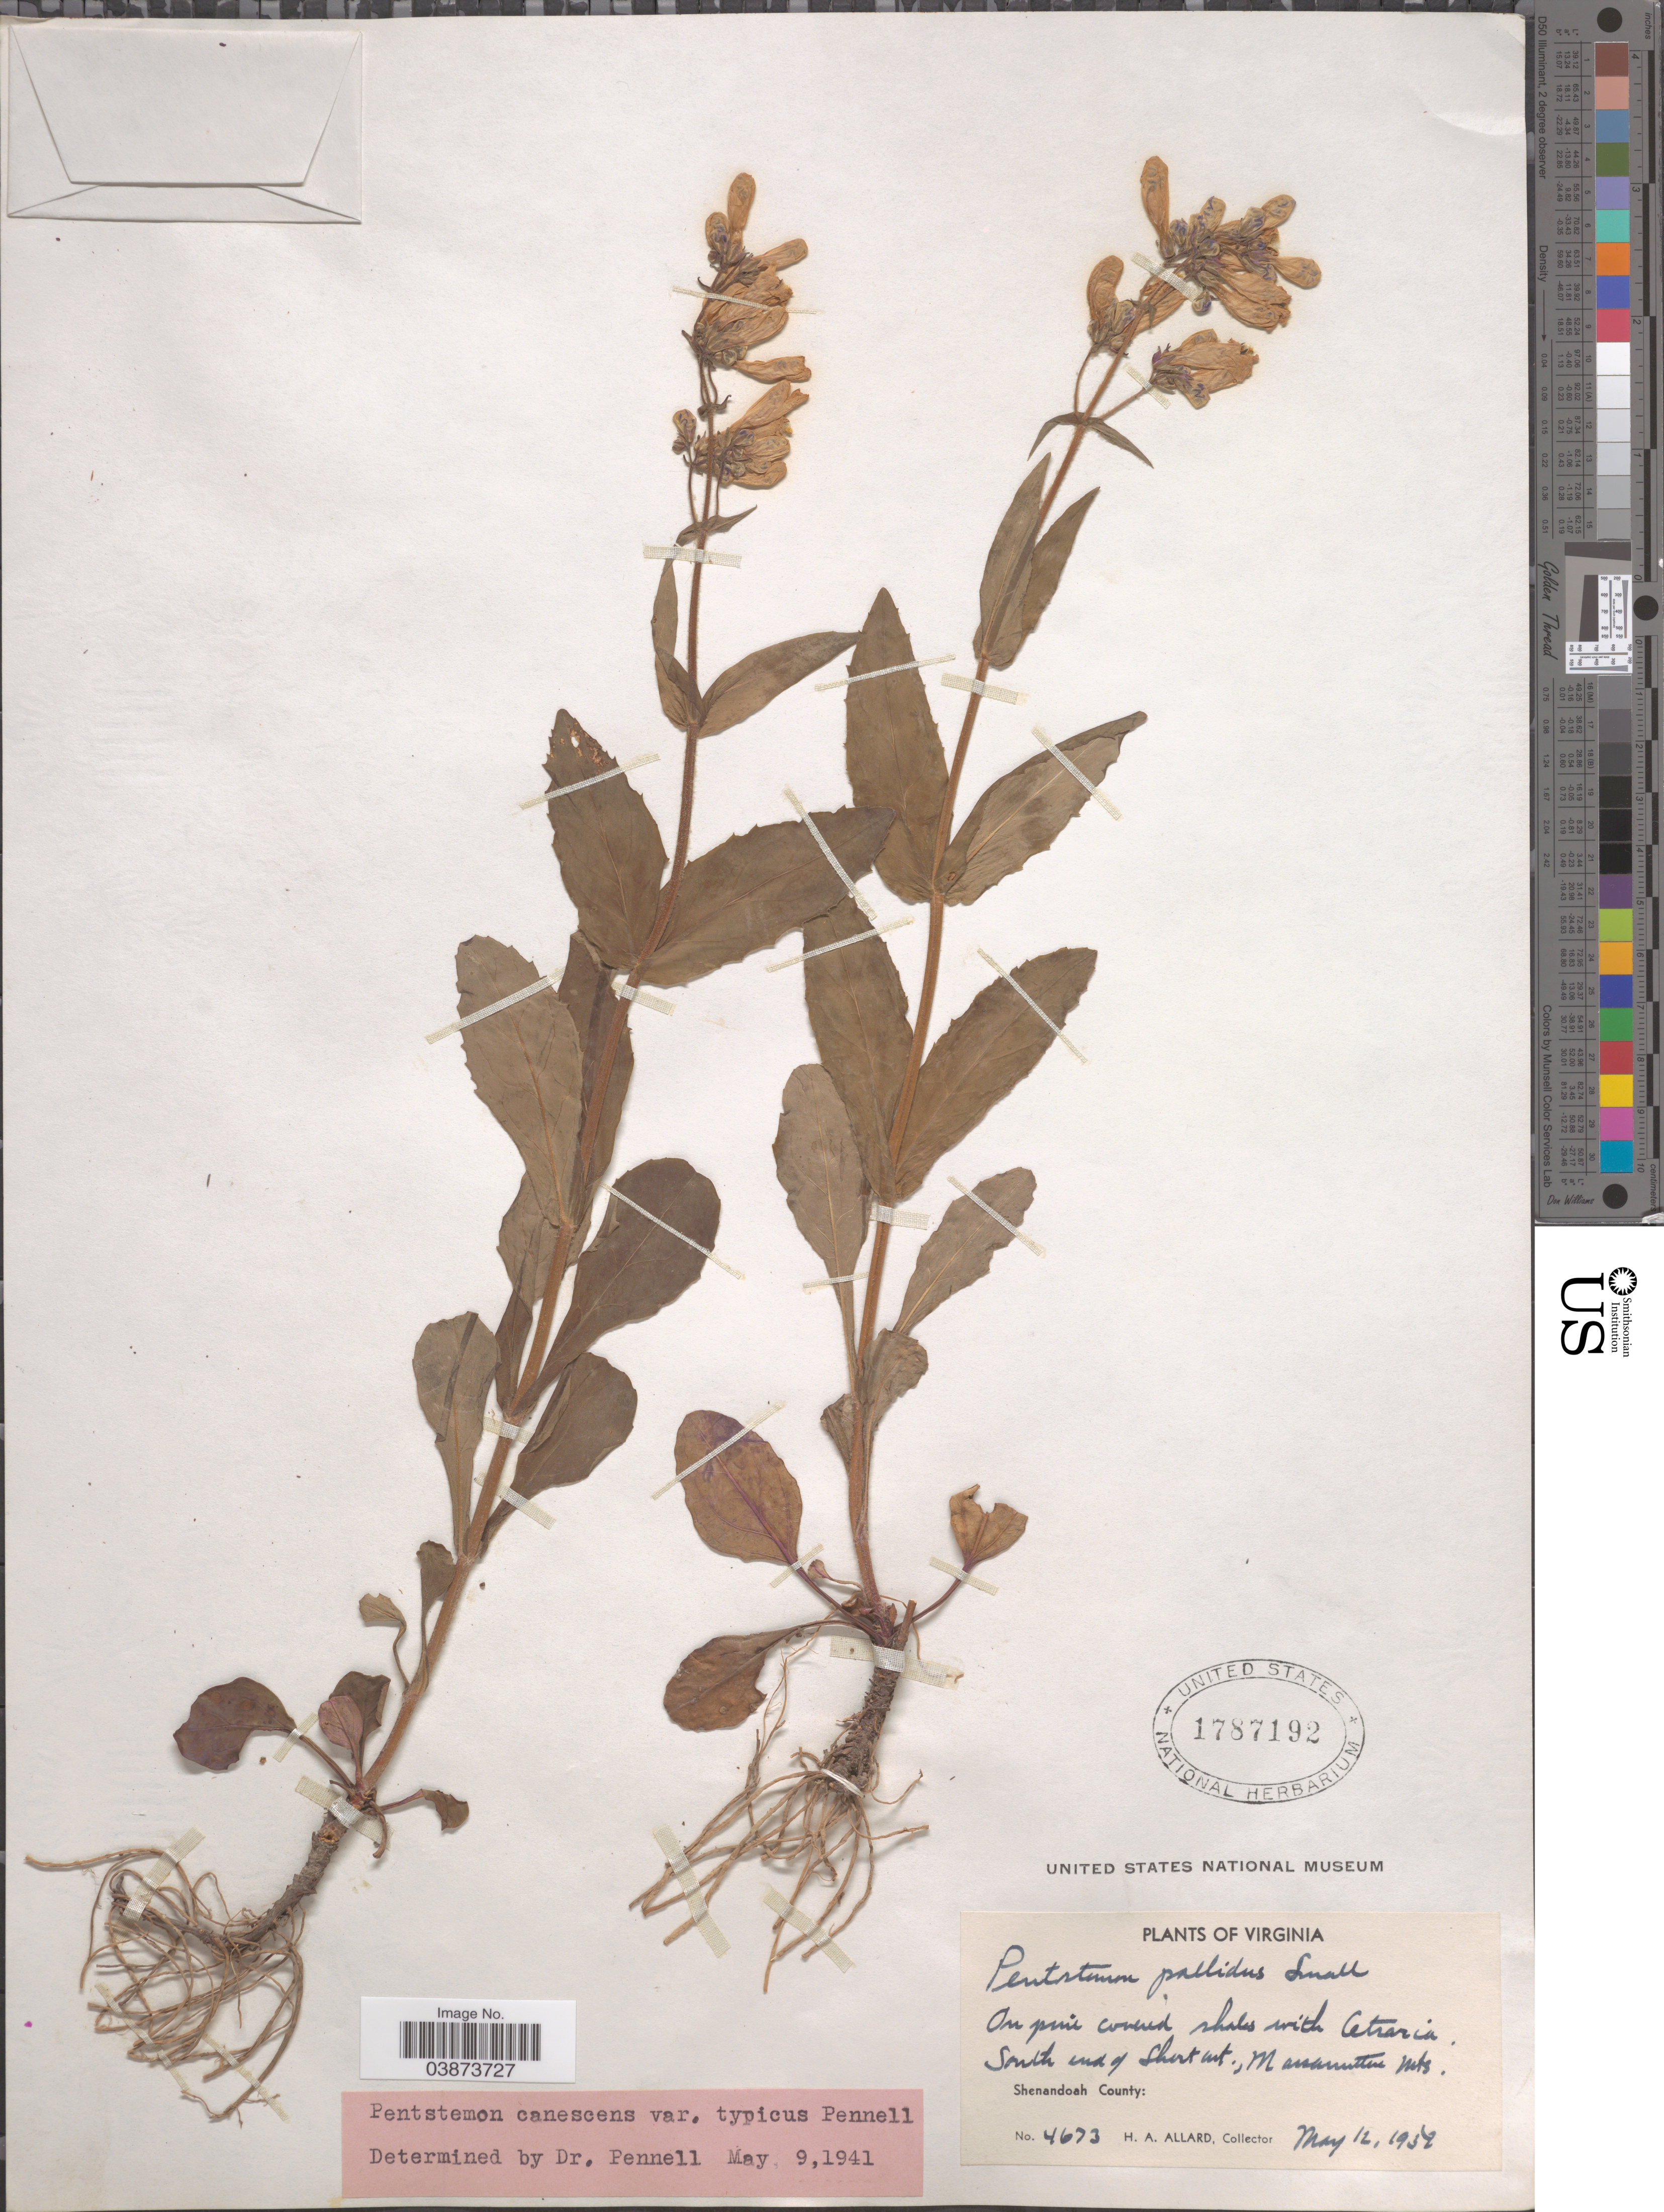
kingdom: Plantae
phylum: Tracheophyta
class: Magnoliopsida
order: Lamiales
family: Plantaginaceae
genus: Penstemon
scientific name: Penstemon canescens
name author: L.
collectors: H. A. Allard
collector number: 4673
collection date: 1937-05-12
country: United States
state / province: Virginia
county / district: Shenandoah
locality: On pine covered shales. South end of Short mt., Mannasutten Mts. Shenandoah County.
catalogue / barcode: US 1787192